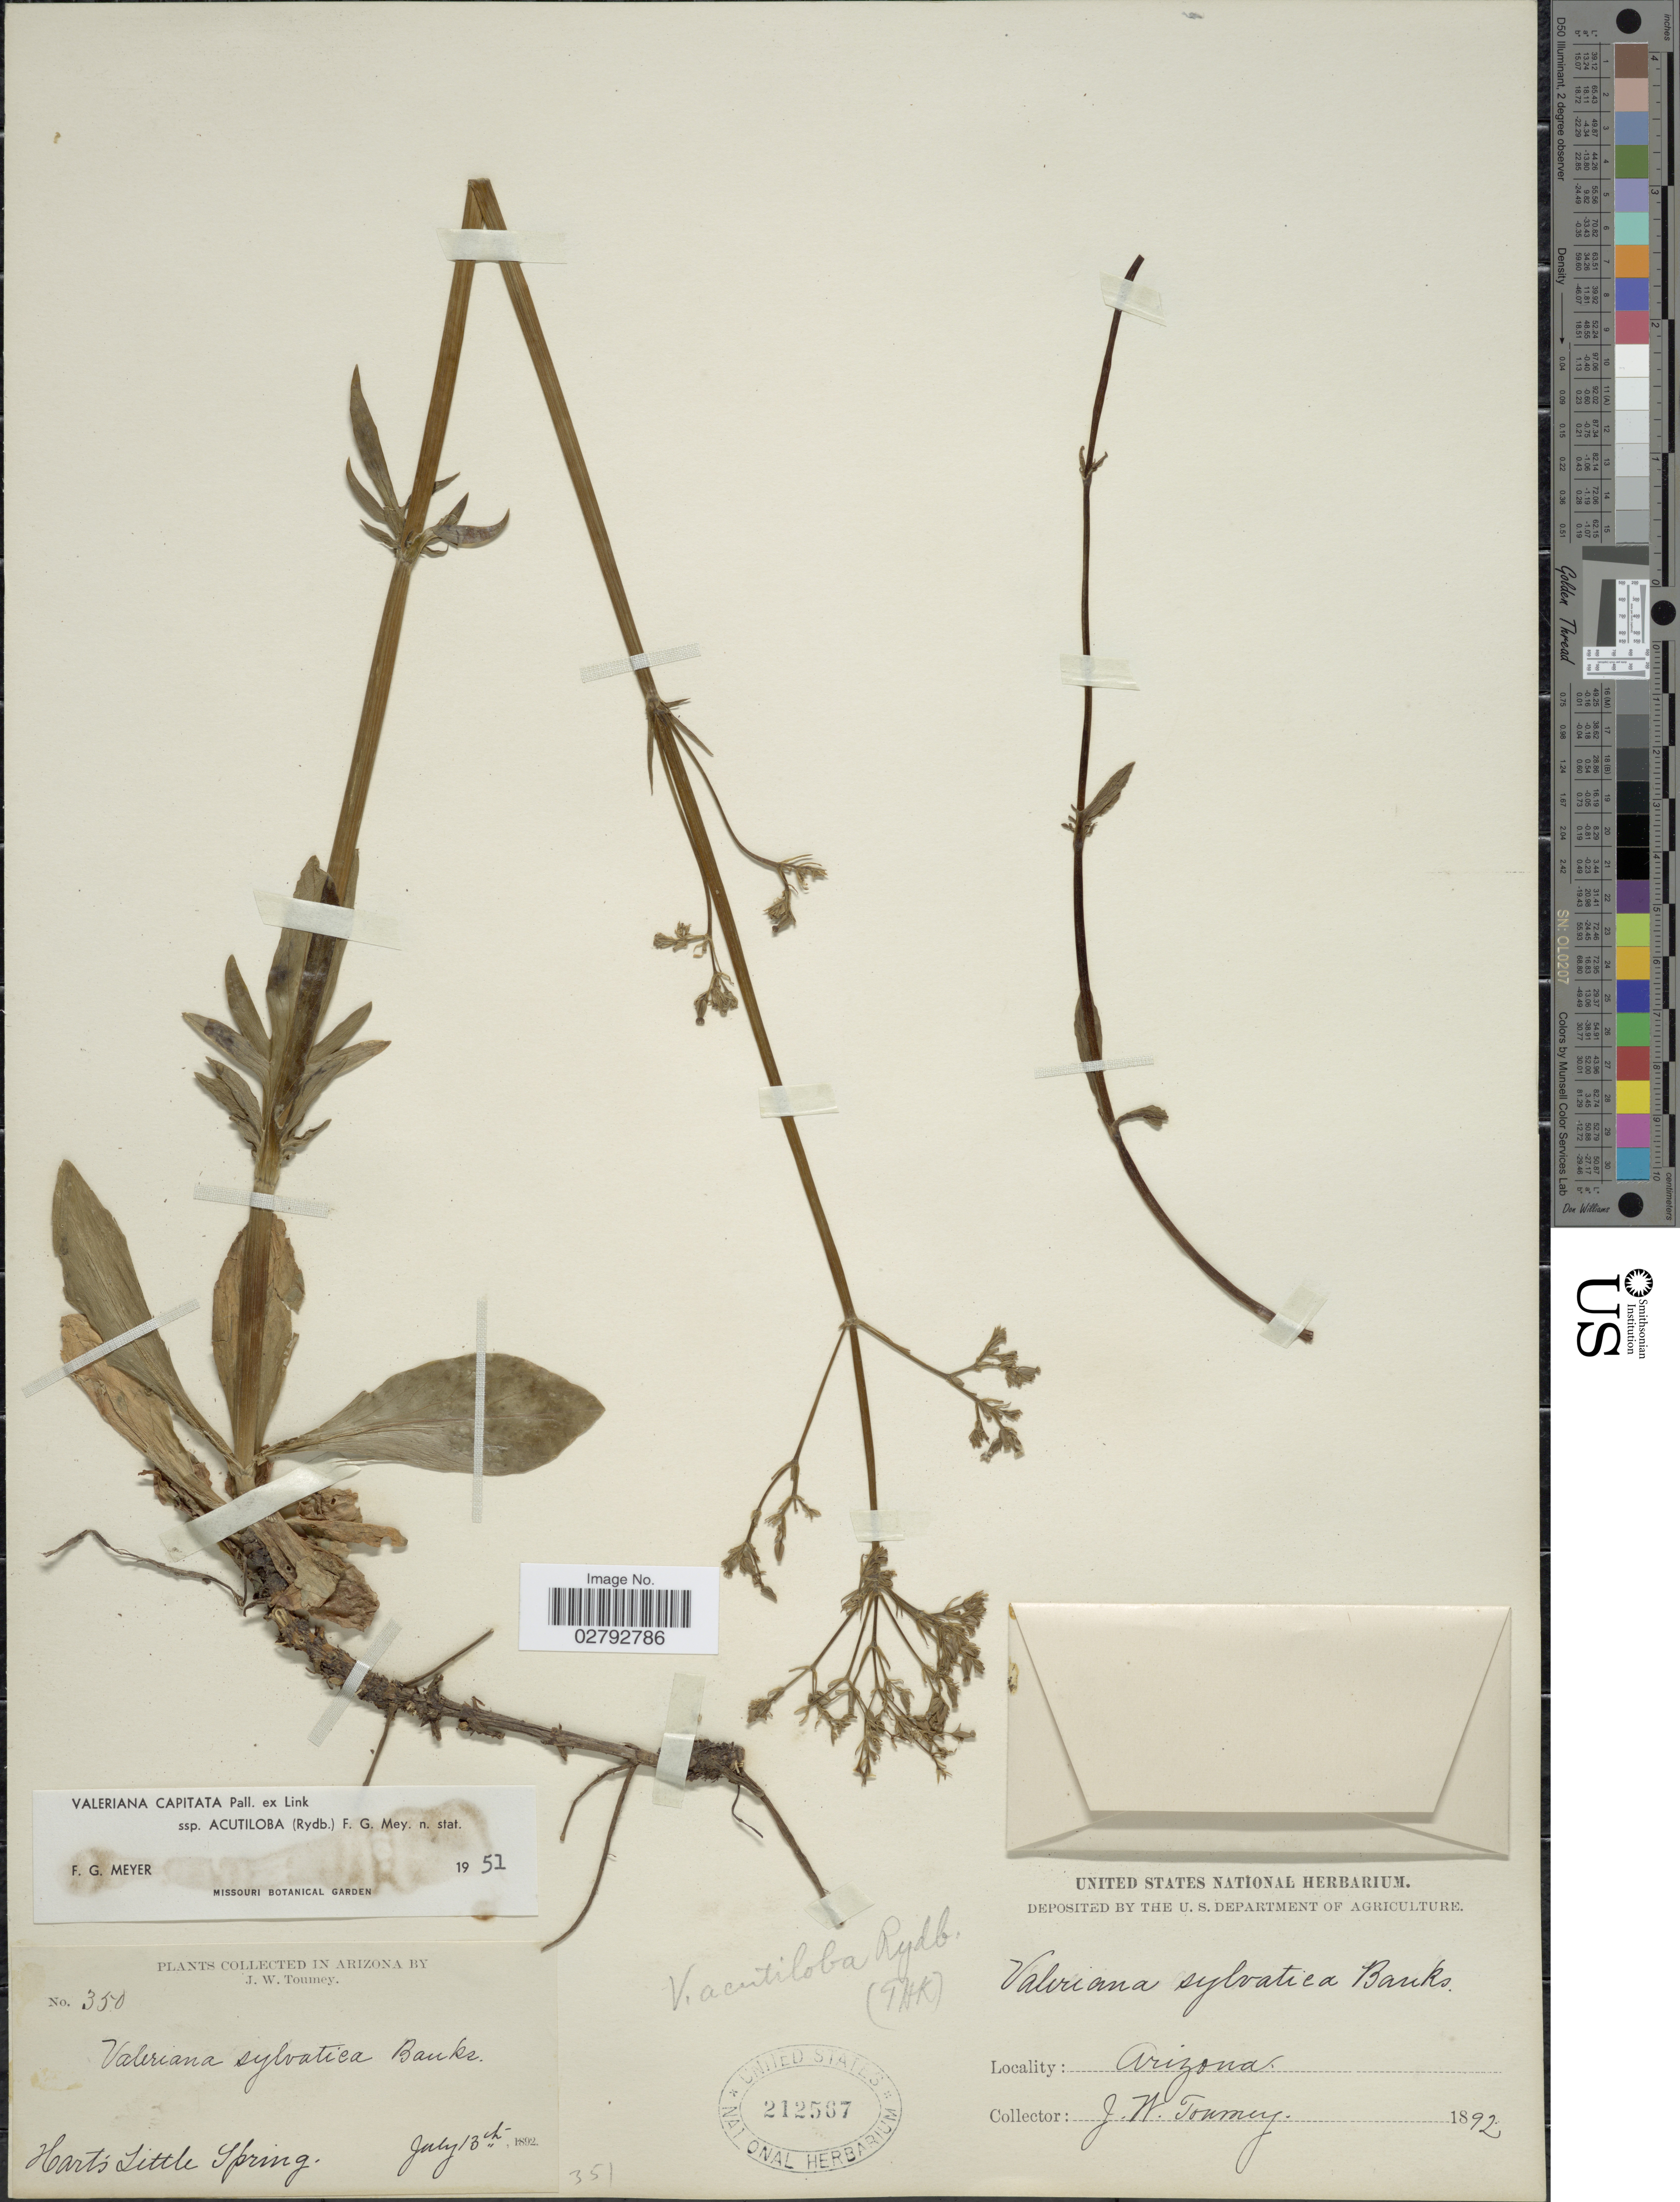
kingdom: Plantae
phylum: Tracheophyta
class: Magnoliopsida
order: Dipsacales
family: Caprifoliaceae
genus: Valeriana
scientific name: Valeriana capitata subsp. acutiloba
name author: Pall. ex Link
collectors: J. W. Toumey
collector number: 350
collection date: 1892-07-13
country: United States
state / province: Arizona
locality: Hart's Little Spring.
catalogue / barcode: US 212567